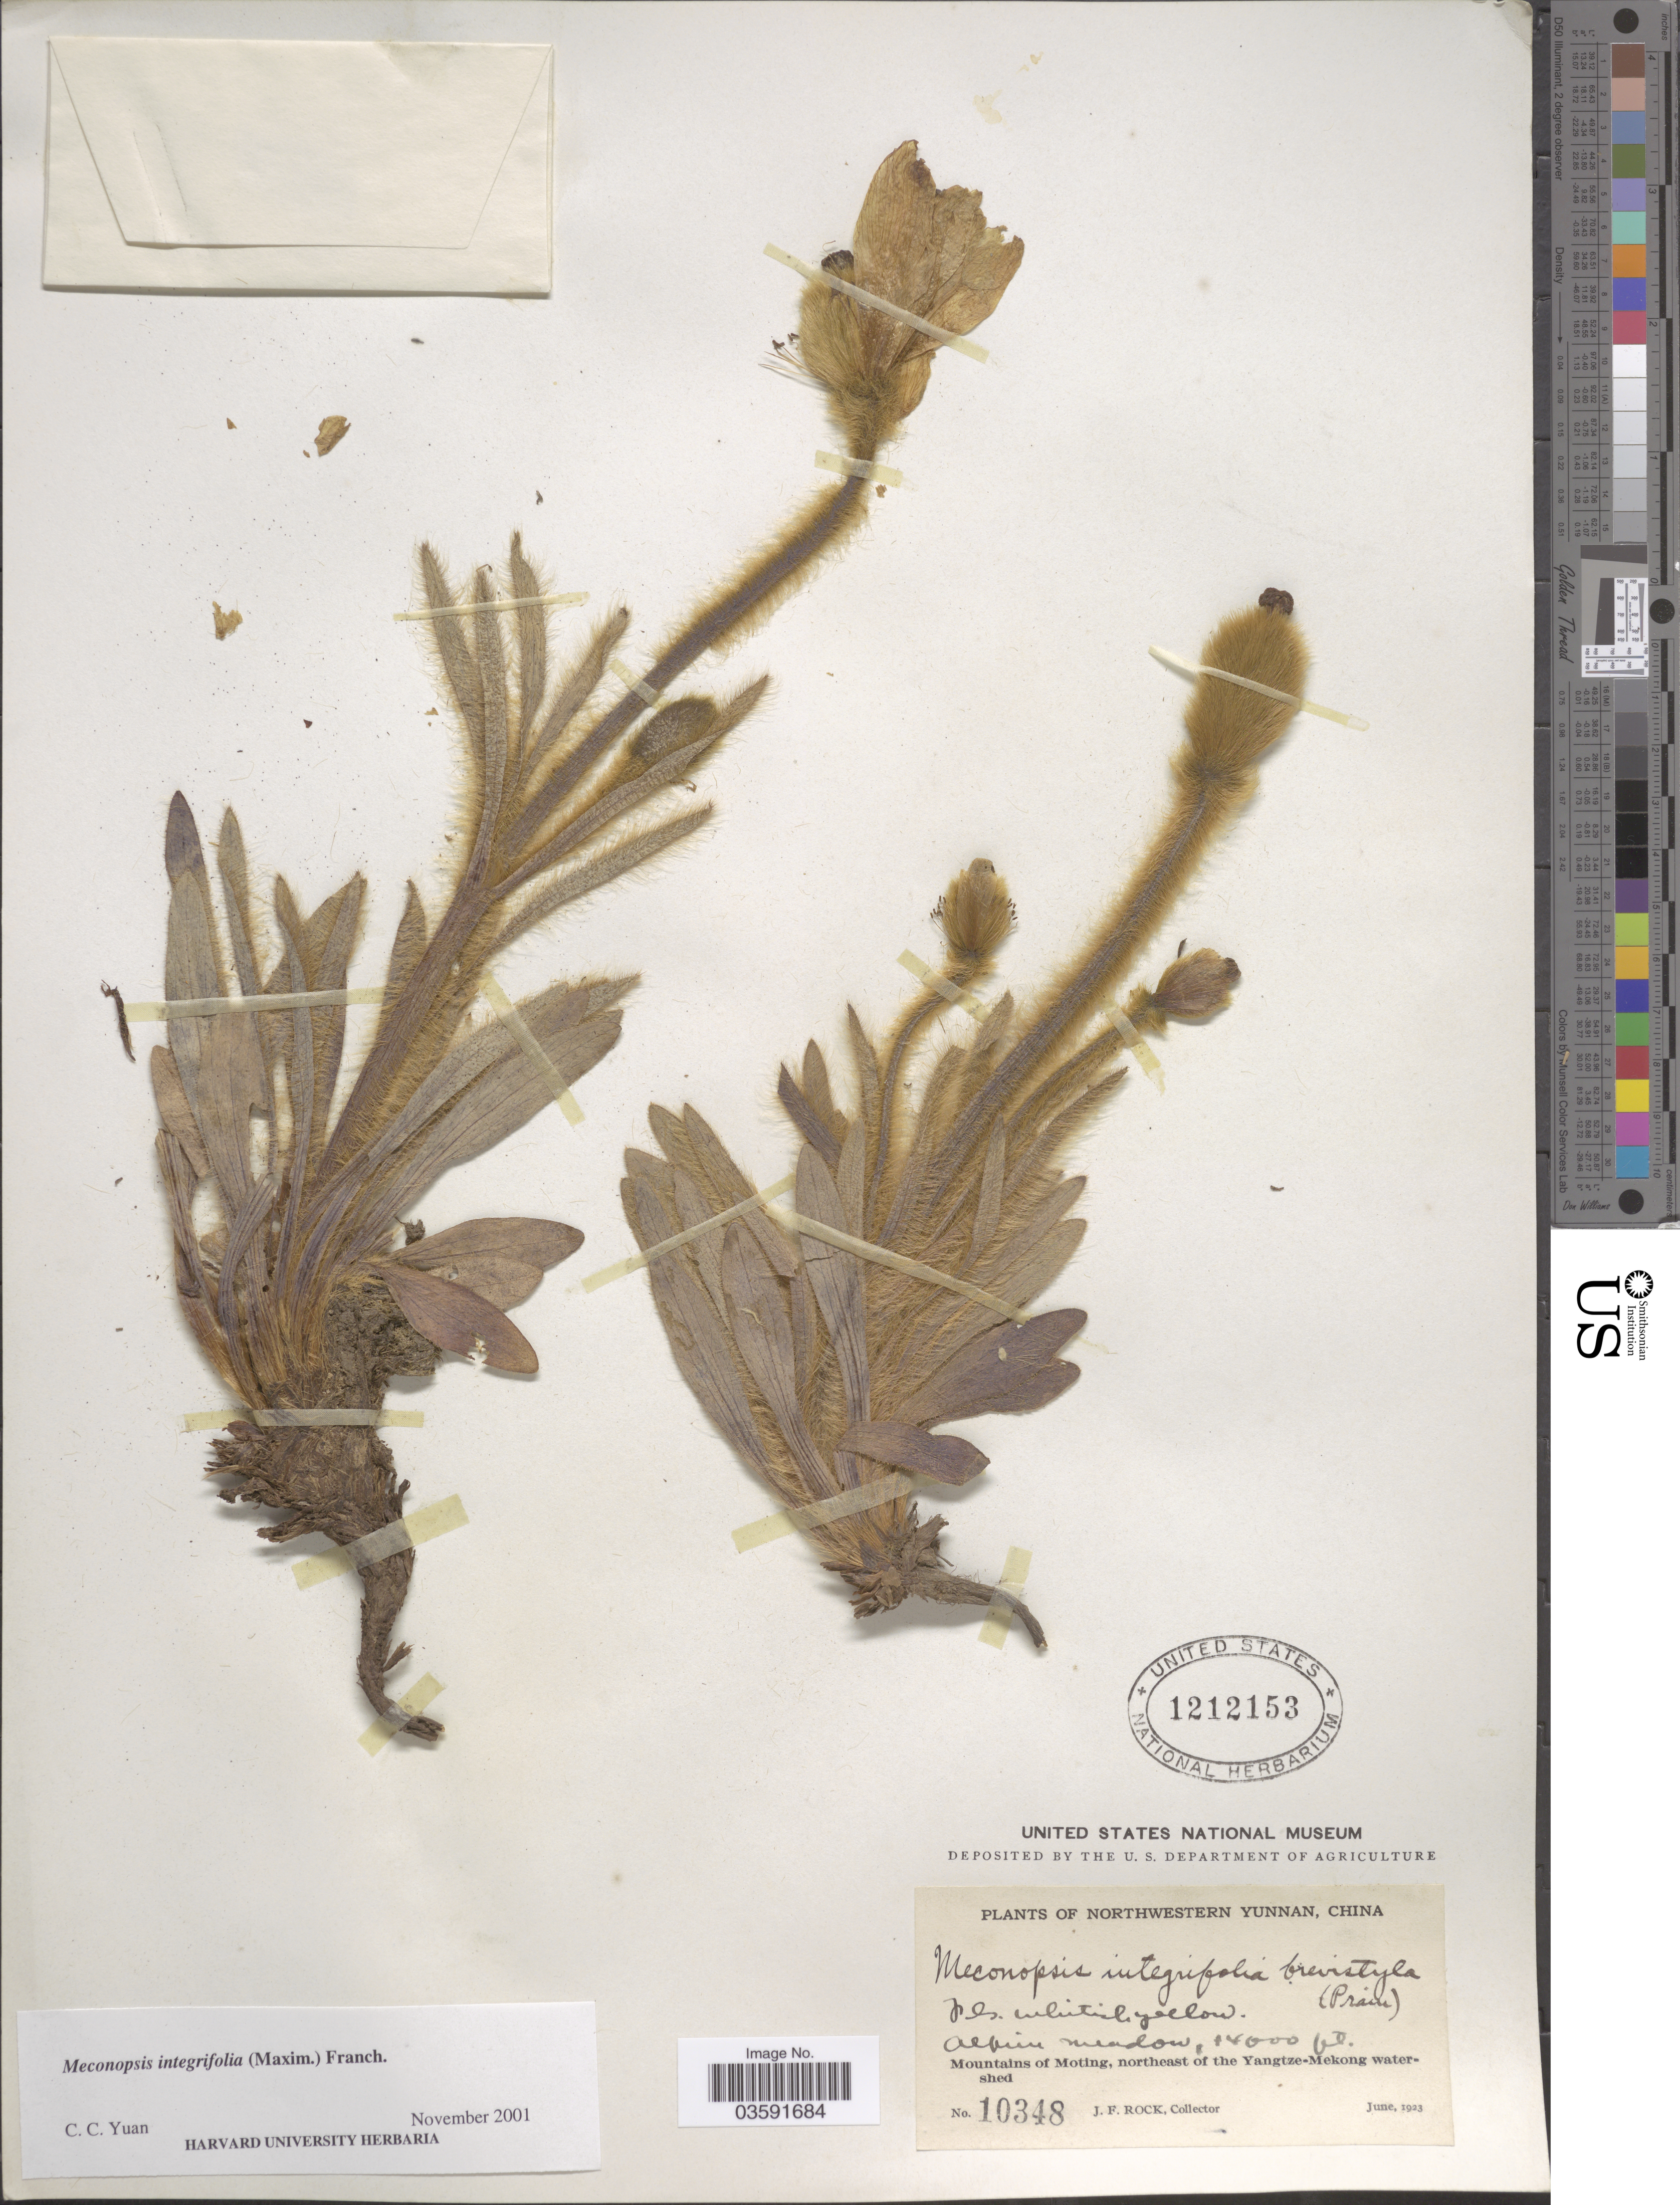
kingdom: Plantae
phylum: Tracheophyta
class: Magnoliopsida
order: Ranunculales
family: Papaveraceae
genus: Meconopsis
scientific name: Meconopsis integrifolia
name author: (Maxim.) Franch.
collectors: J. Rock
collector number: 10348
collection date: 1923-06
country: China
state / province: Yunnan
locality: Northwestern Yunnan. Alpine meadow. Mountains of Moting, northeast of the Yangtze-Mekong watershed.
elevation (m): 4267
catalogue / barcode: US 1212153